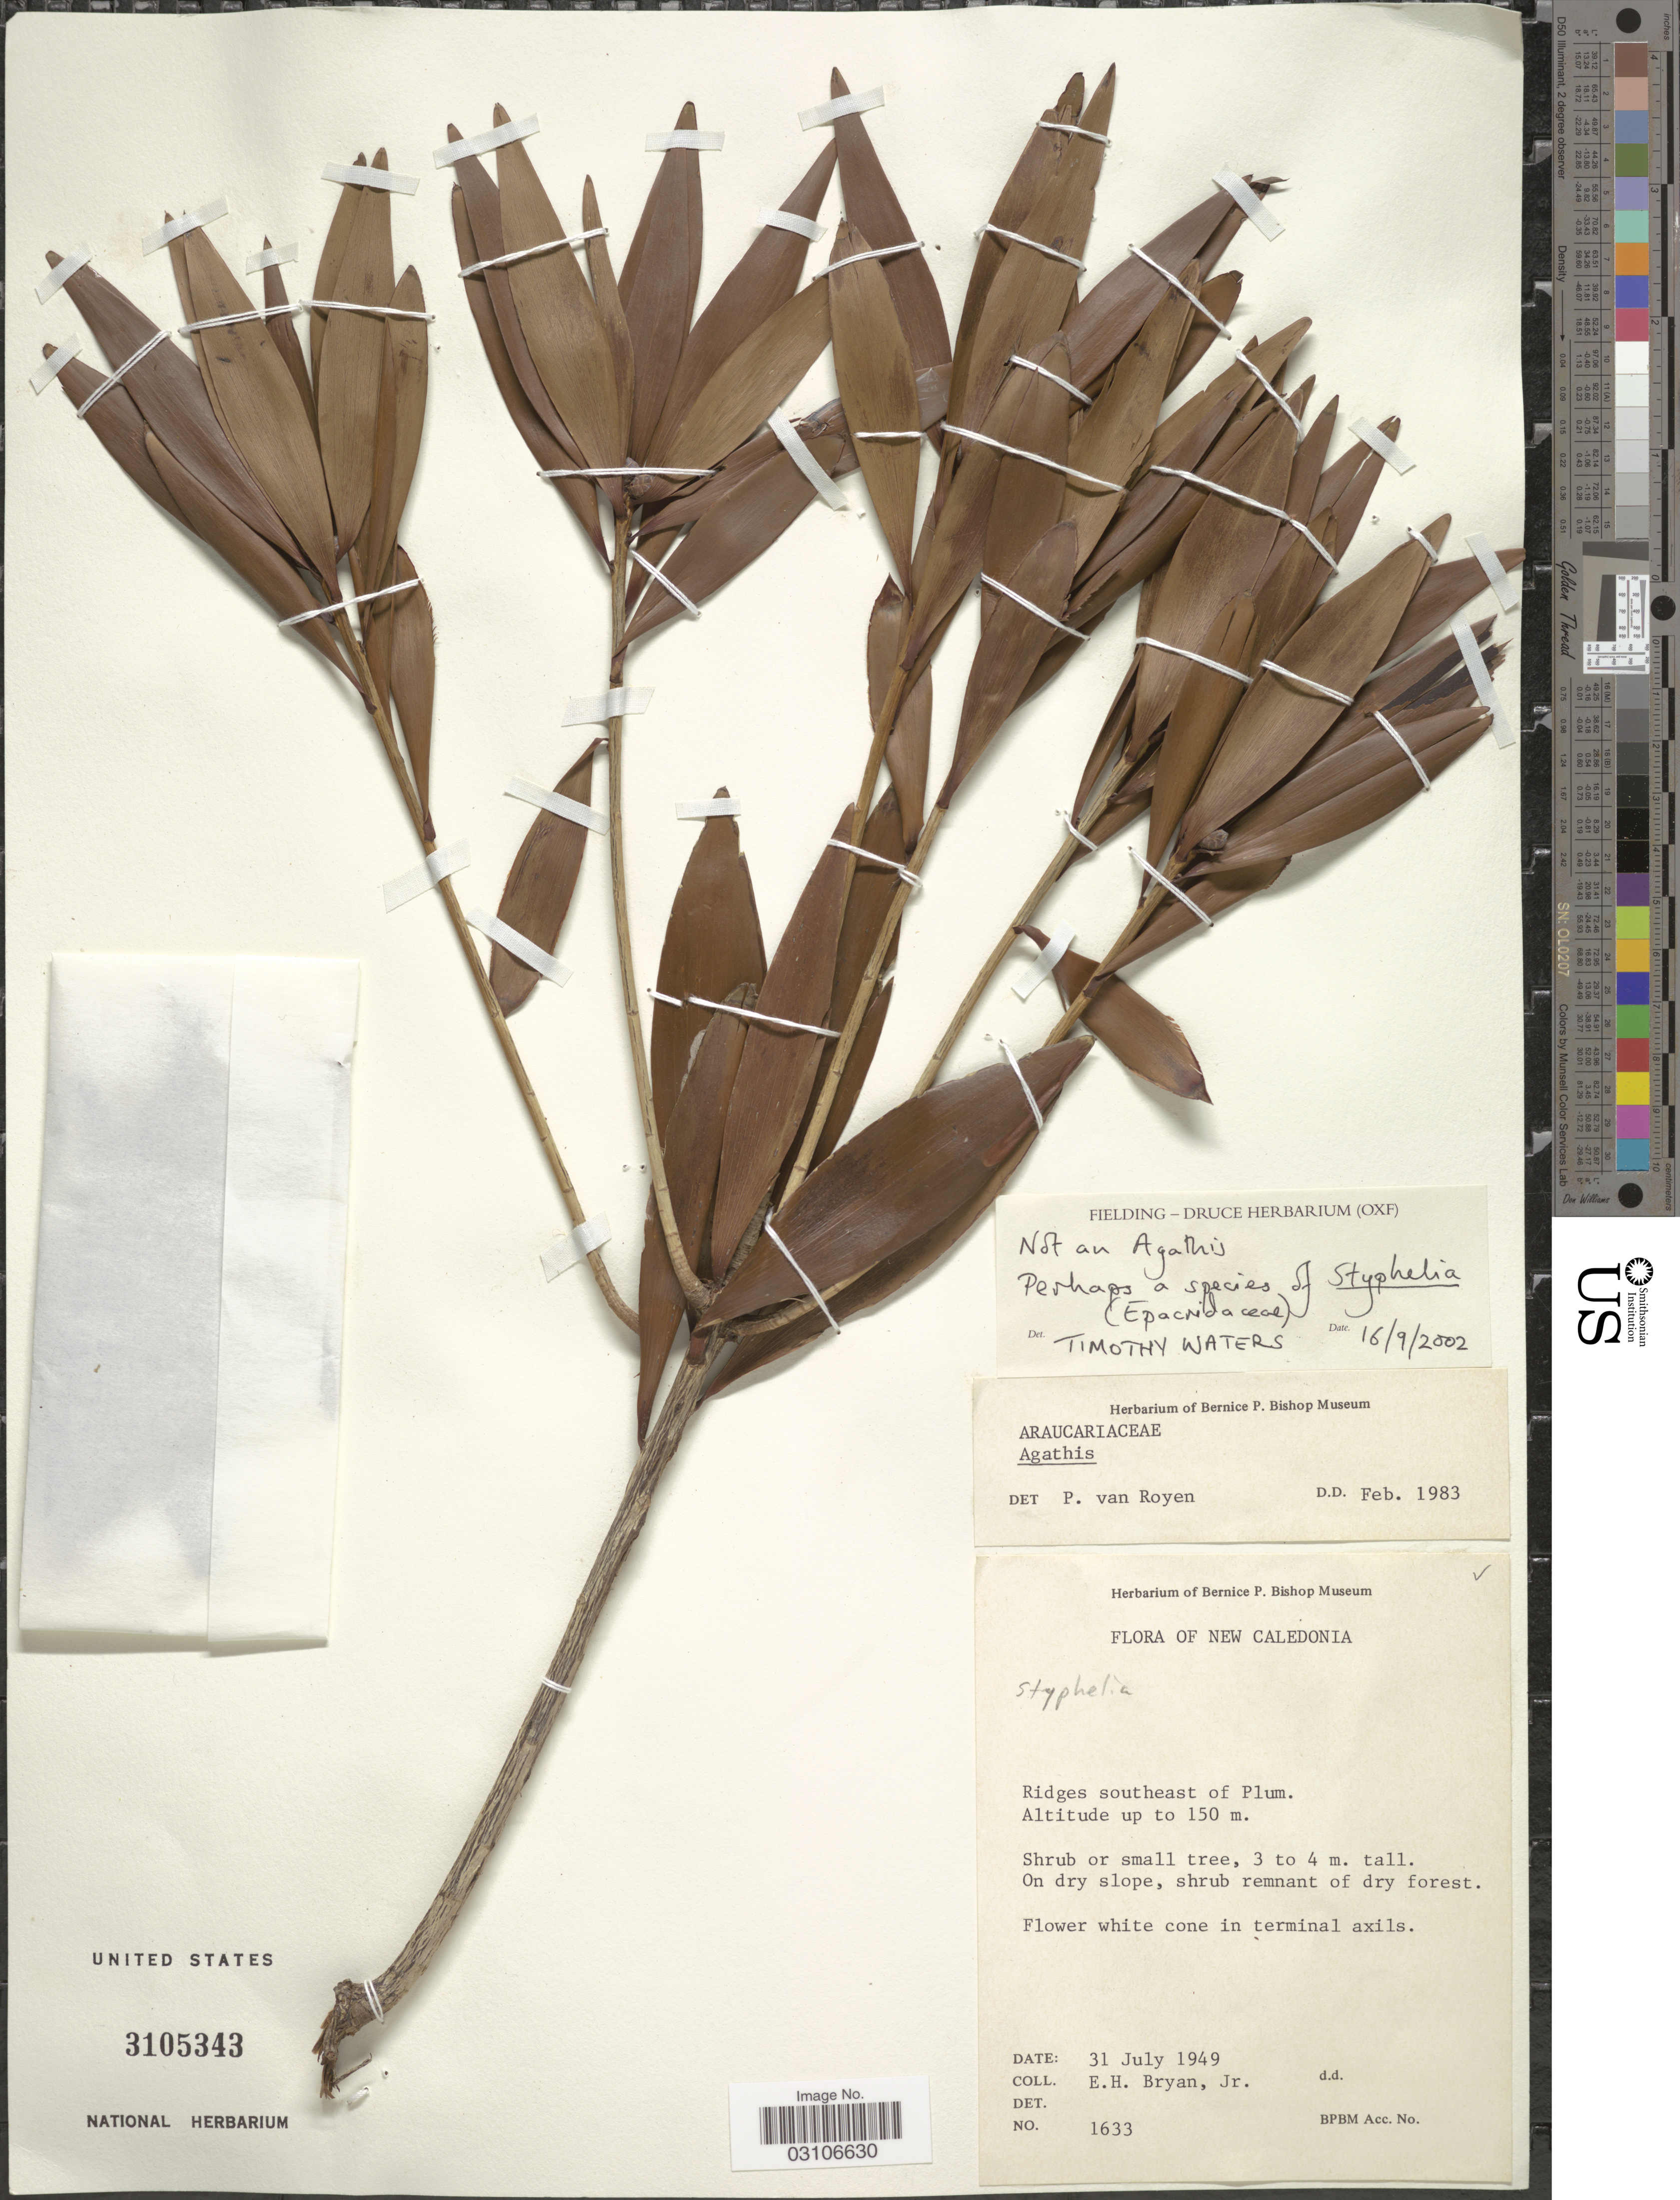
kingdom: Plantae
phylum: Tracheophyta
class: Magnoliopsida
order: Ericales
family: Ericaceae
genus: Styphelia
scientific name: Styphelia sp.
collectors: E. Bryan Jr.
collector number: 1633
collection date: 1949-07-31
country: New Caledonia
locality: Ridges southeast of Plum.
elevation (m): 150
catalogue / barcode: US 3105343